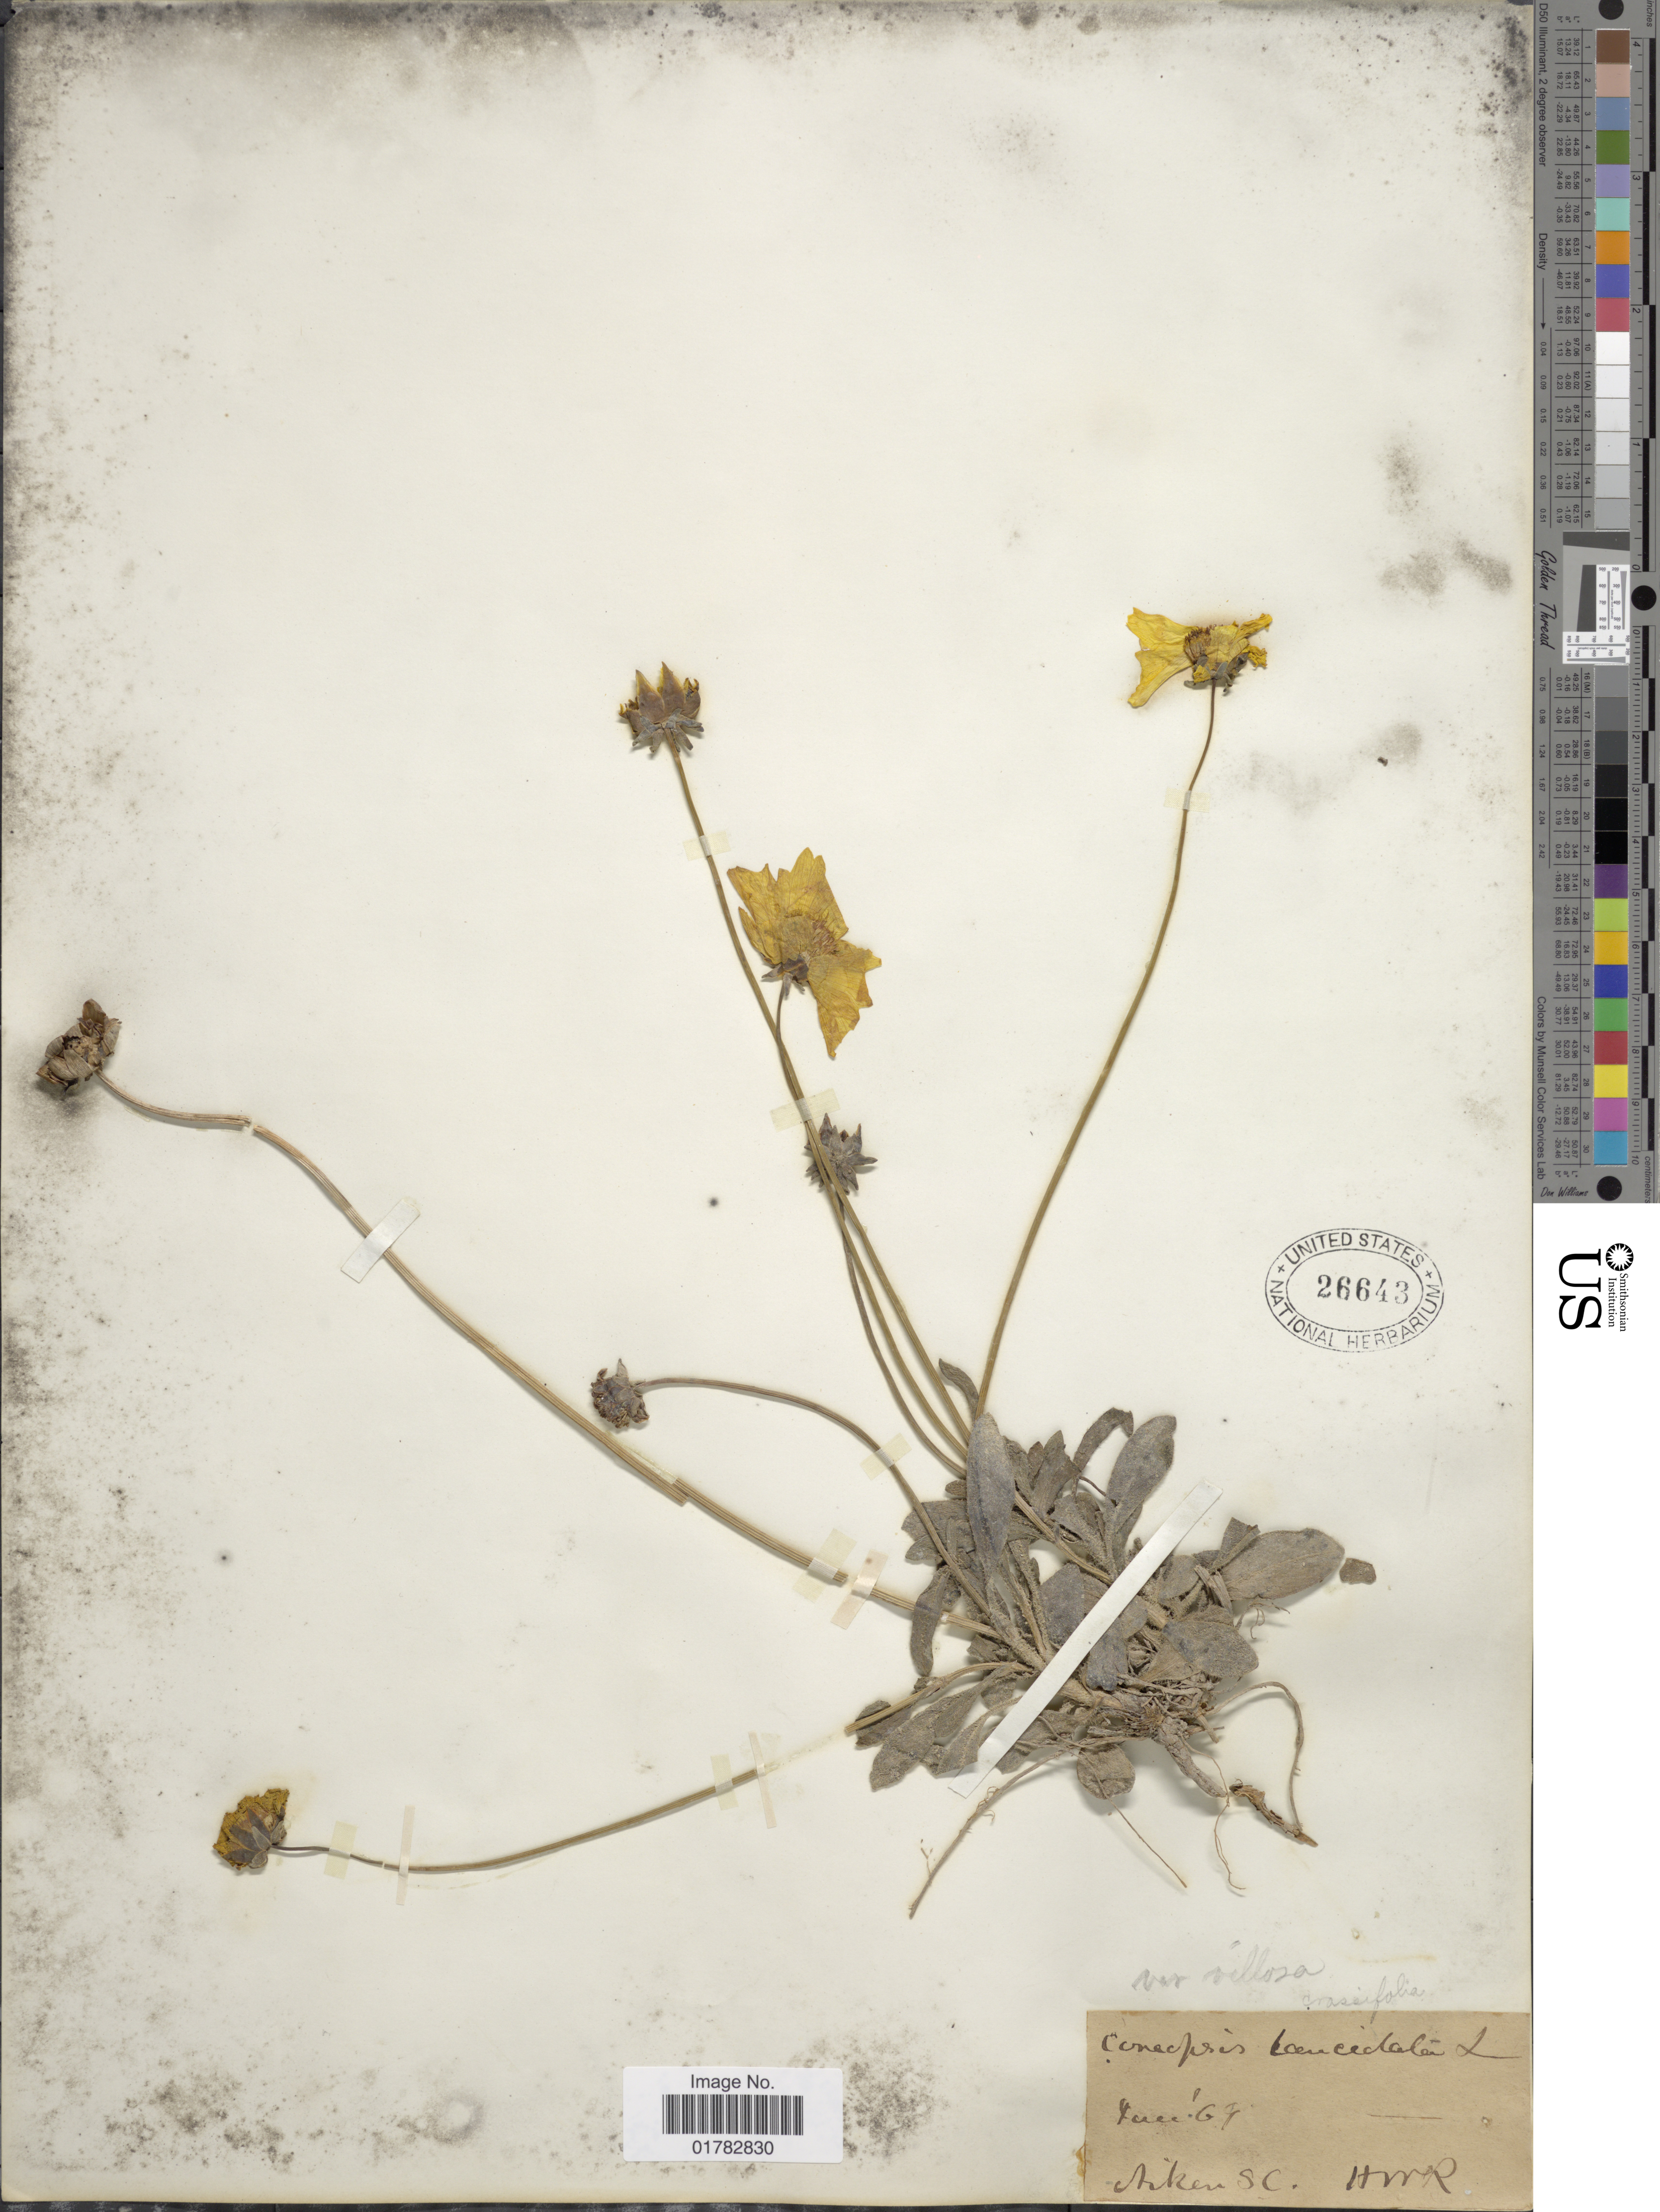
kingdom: Plantae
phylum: Tracheophyta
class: Magnoliopsida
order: Asterales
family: Asteraceae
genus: Coreopsis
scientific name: Coreopsis lanceolata var. villosa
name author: Michx.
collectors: H. M. R.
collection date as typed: Transcribed d/m/y: /6/61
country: United States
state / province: South Carolina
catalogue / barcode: US 26643